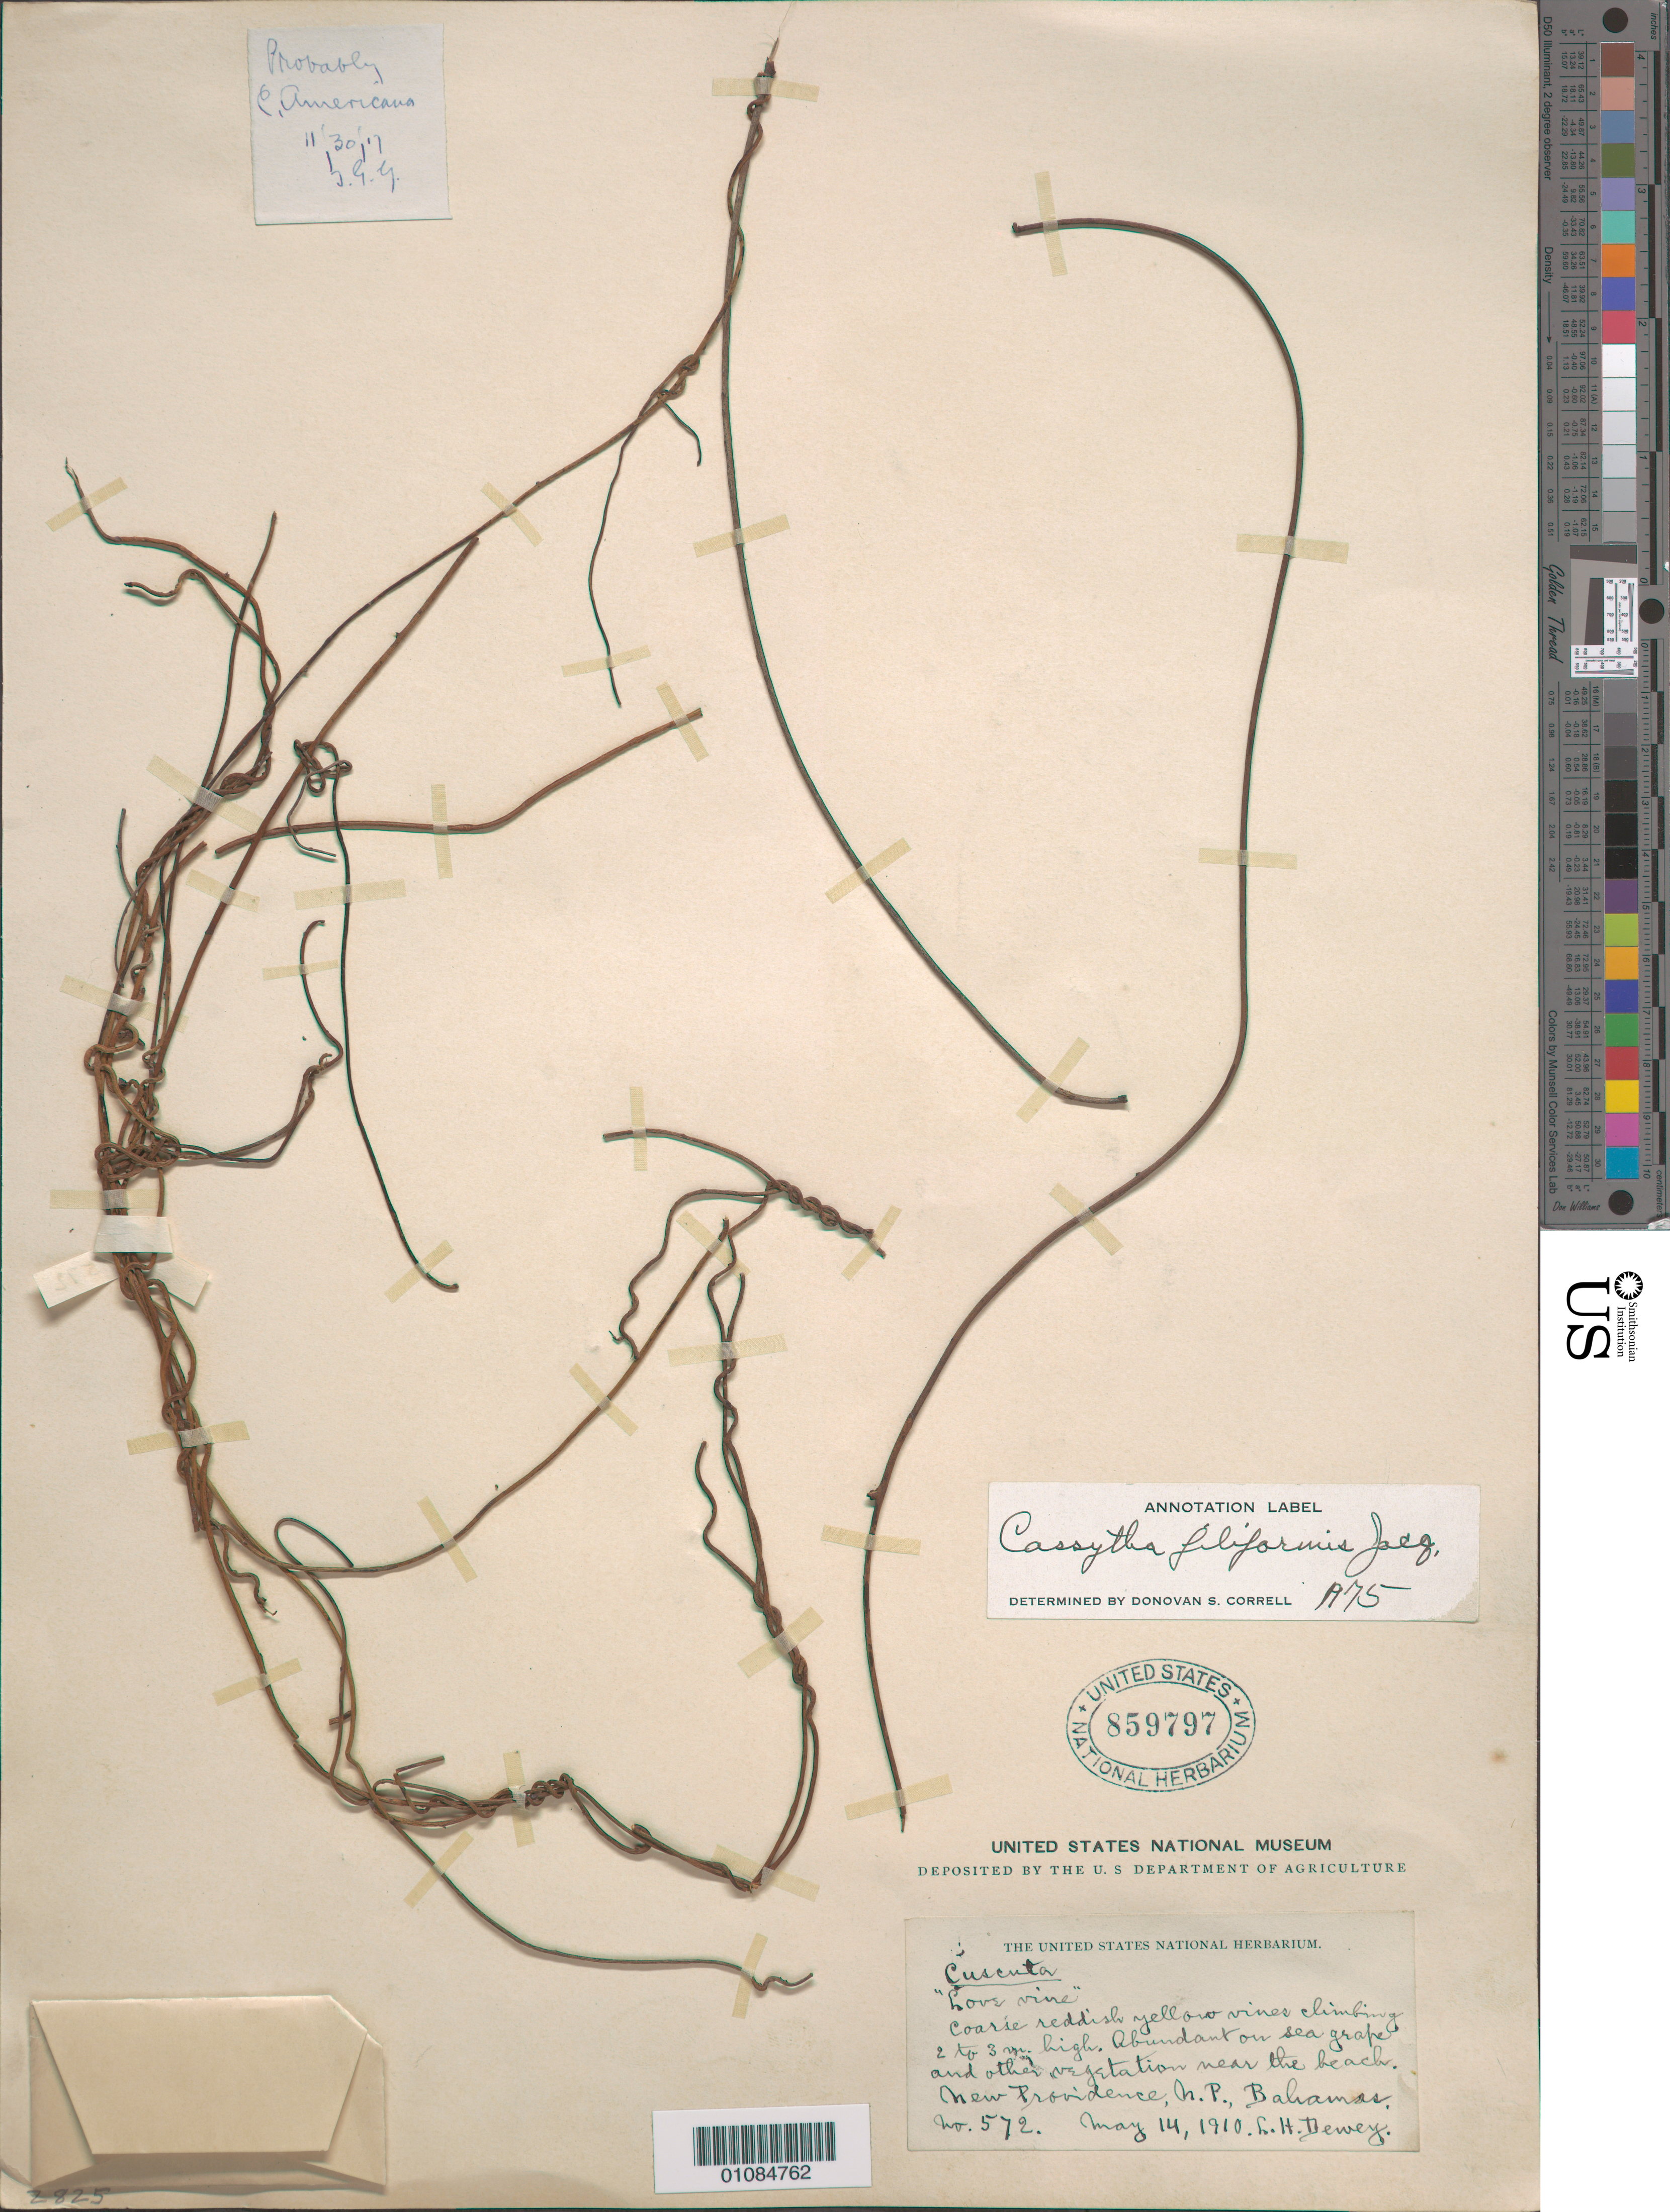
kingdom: Plantae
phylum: Tracheophyta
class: Magnoliopsida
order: Laurales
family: Lauraceae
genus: Cassytha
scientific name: Cassytha filiformis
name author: L.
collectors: L. H. Dewey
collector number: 572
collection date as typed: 14 May 1910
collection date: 1910-05-14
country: Bahamas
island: New Providence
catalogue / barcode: US 859797